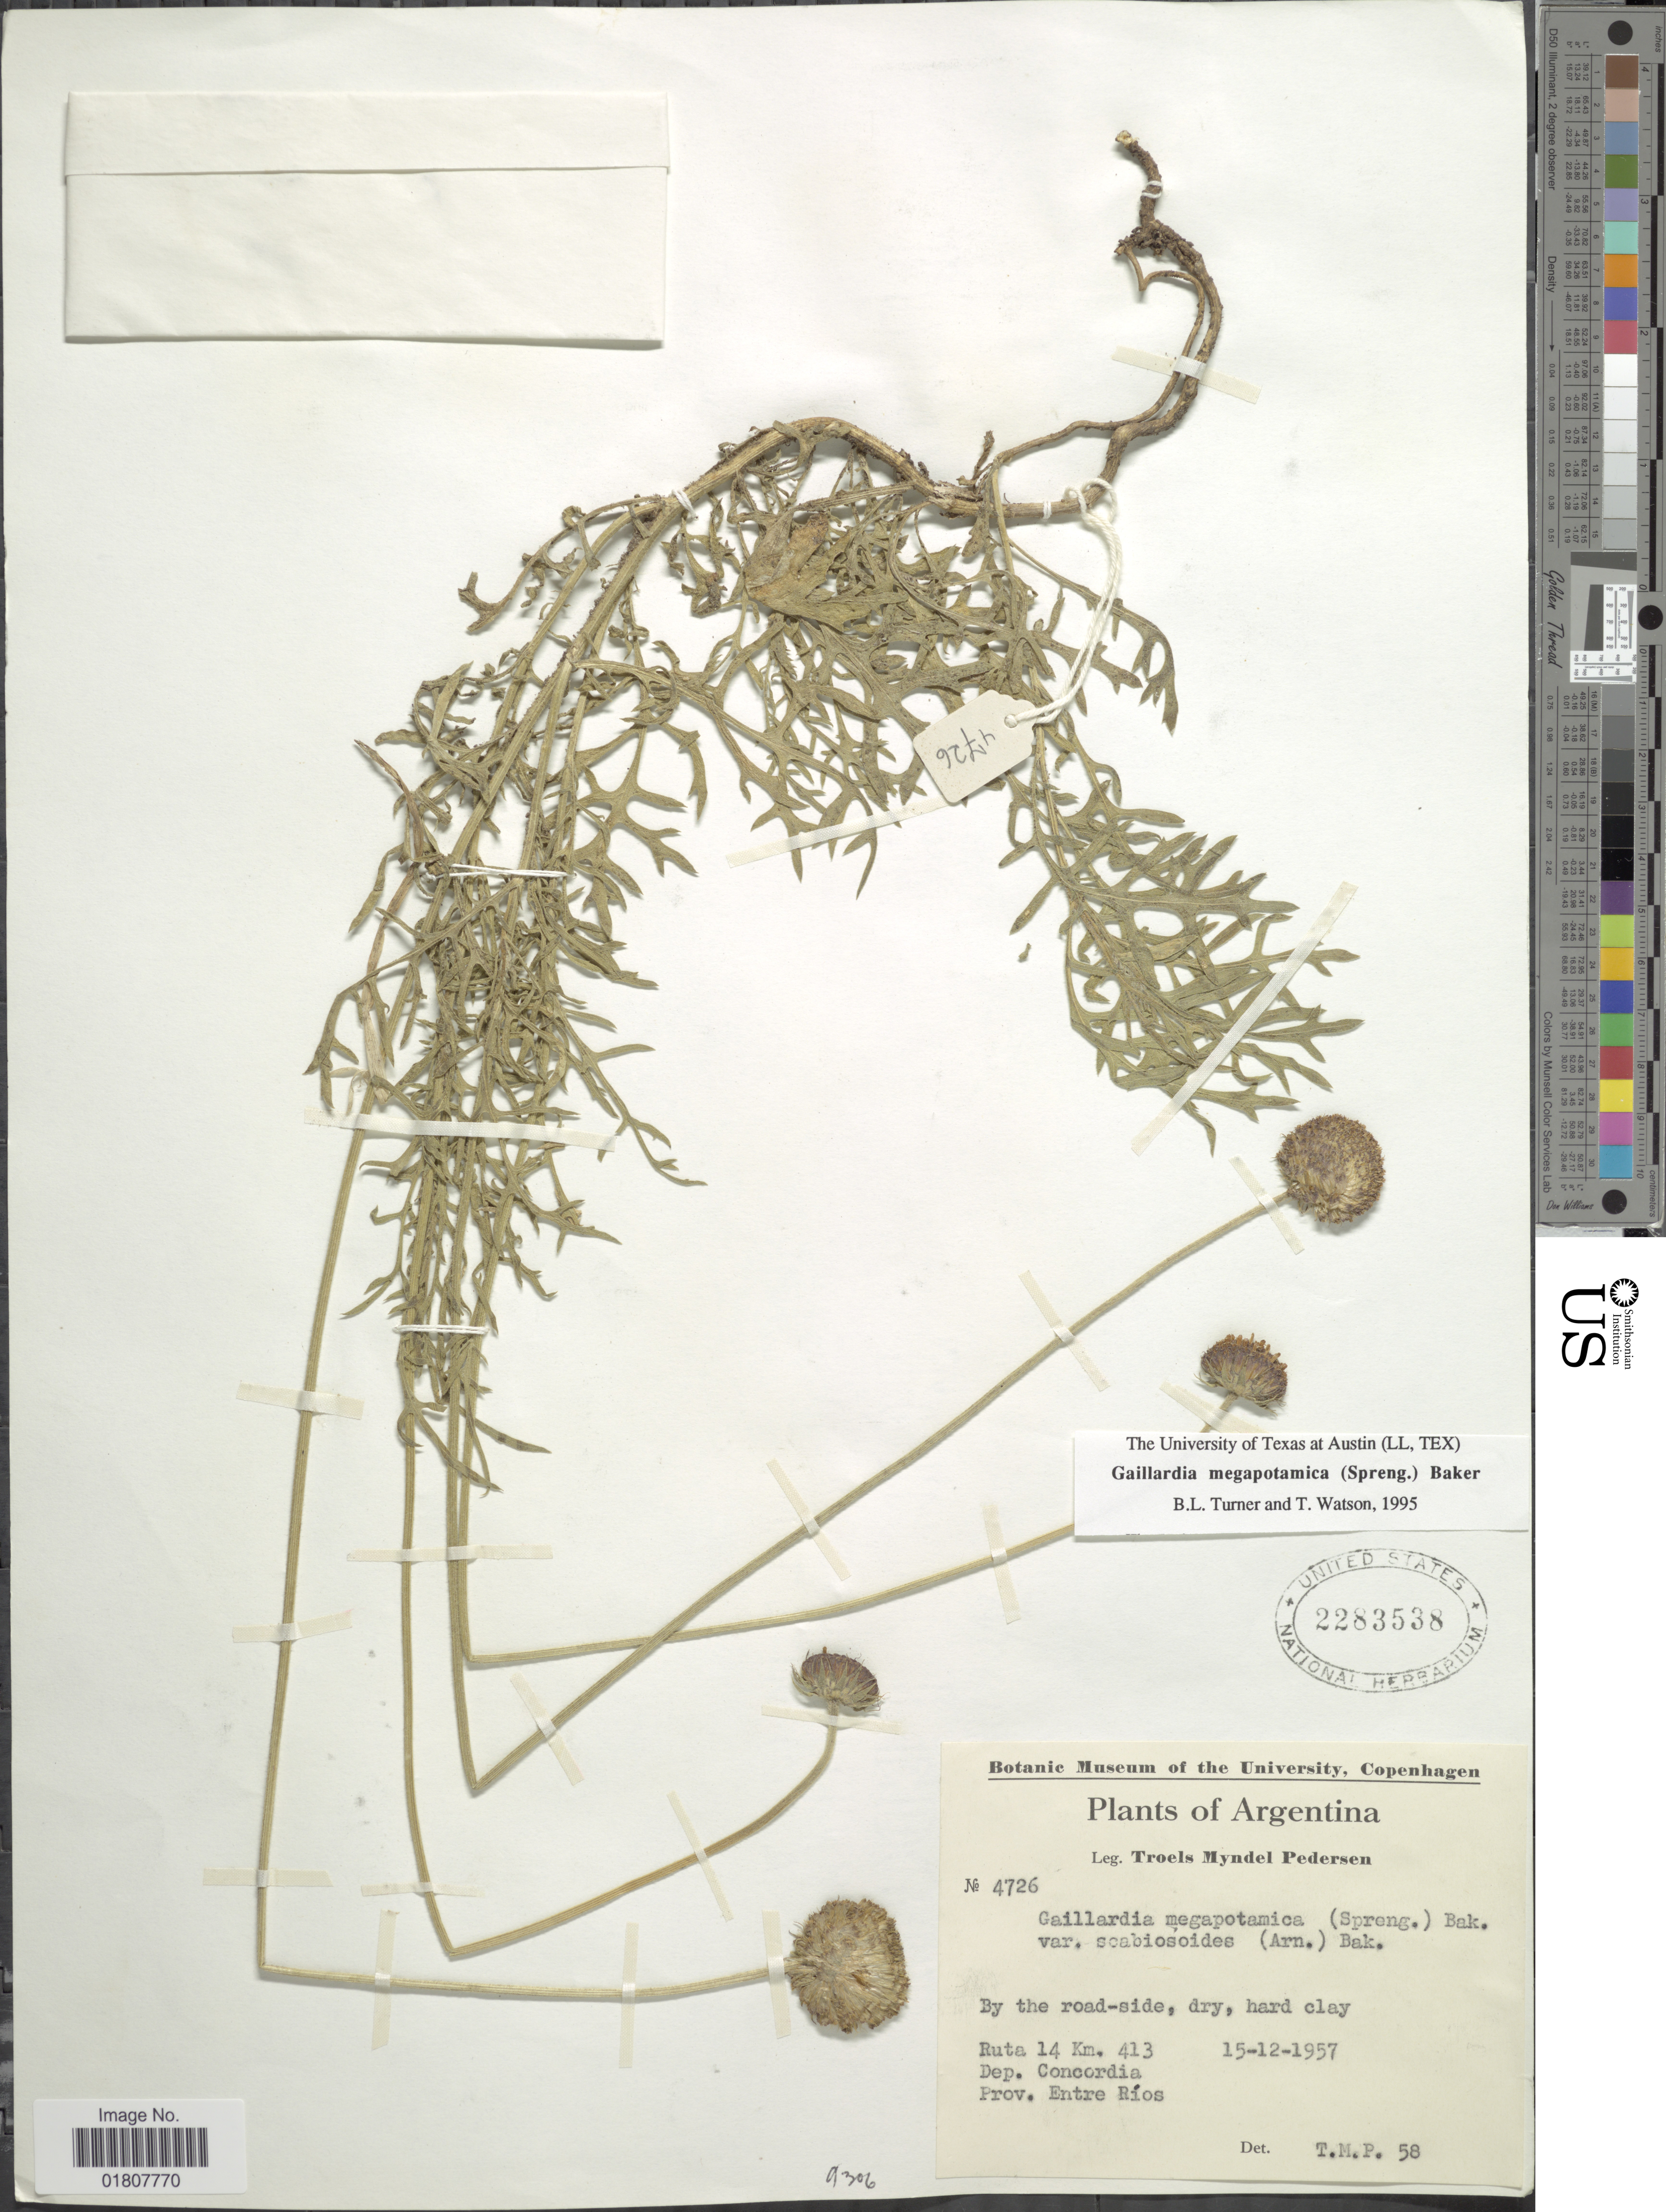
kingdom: Plantae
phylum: Tracheophyta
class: Magnoliopsida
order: Asterales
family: Asteraceae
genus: Gaillardia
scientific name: Gaillardia megapotamica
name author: (Spreng.) Baker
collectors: T. Pederson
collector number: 4726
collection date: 1957-12-15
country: Argentina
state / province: Entre Rios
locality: Ruta 14 km 413, Dep. Concordia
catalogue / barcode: US 2283538